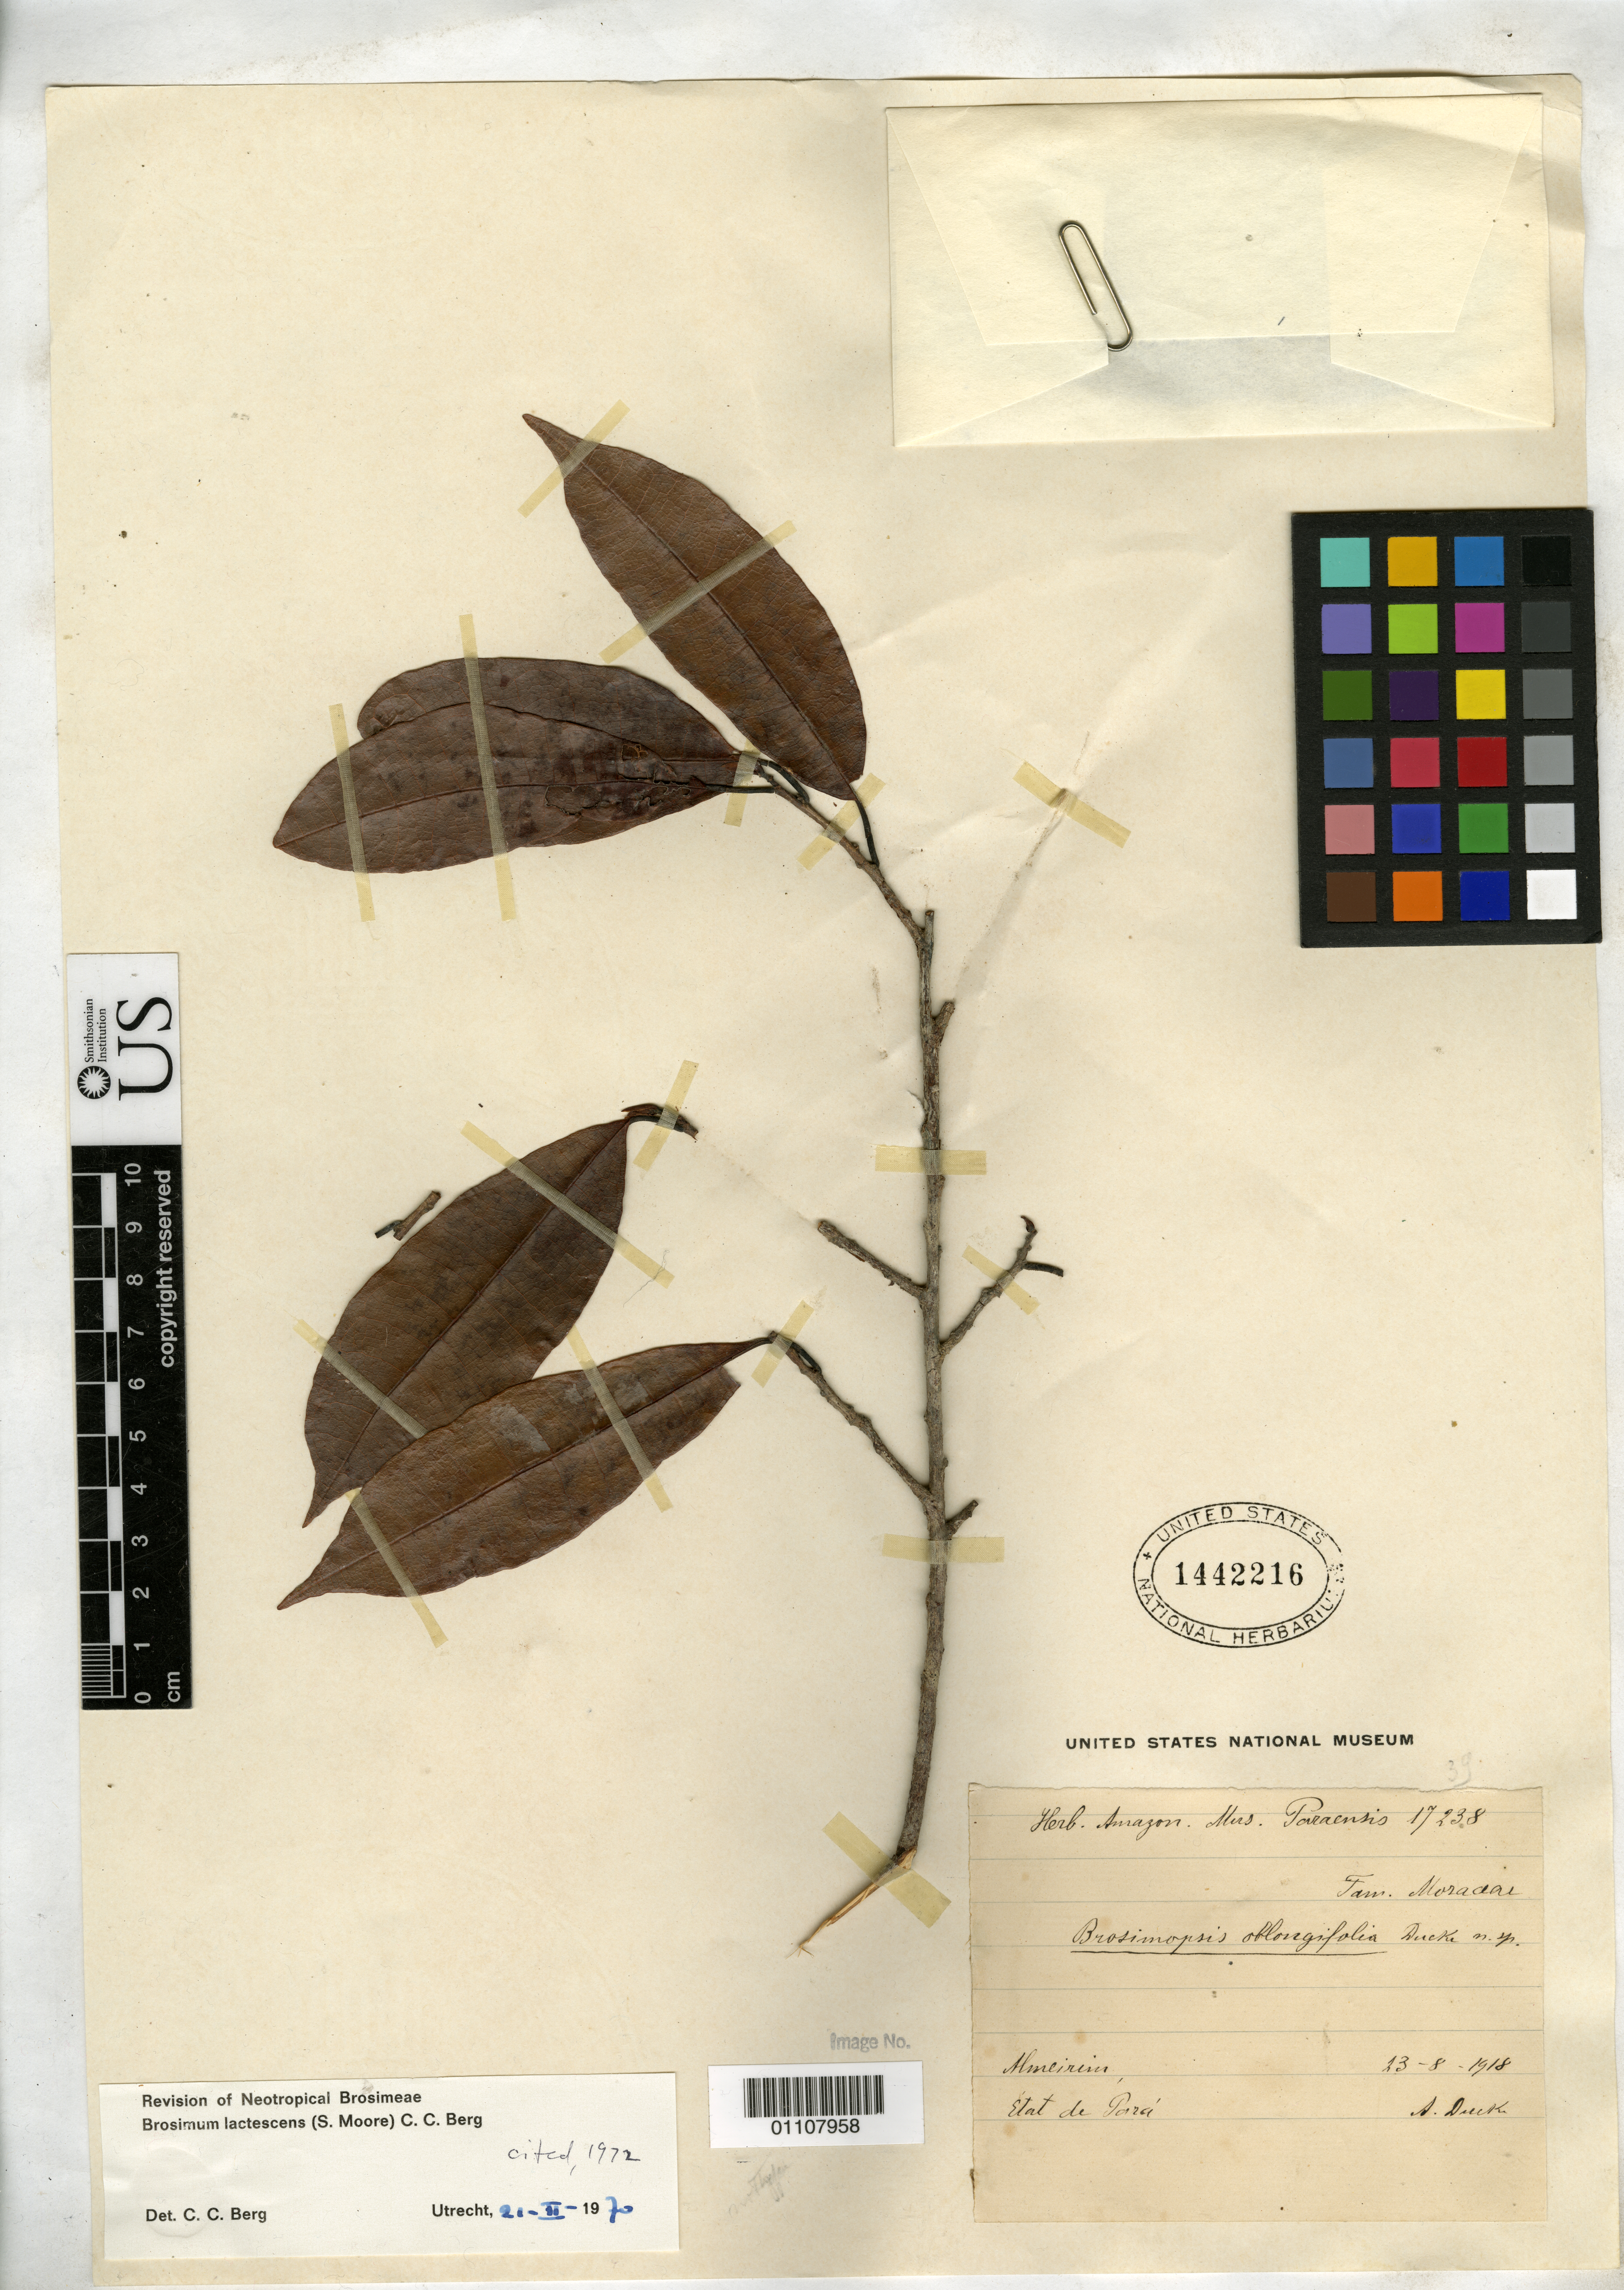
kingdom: Plantae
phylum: Tracheophyta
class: Magnoliopsida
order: Rosales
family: Moraceae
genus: Brosimopsis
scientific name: Brosimopsis oblongifolia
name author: Ducke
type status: Syntype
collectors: A. Ducke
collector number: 17238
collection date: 1918-08-13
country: Brazil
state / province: Pará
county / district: Almeirim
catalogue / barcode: US 1442216